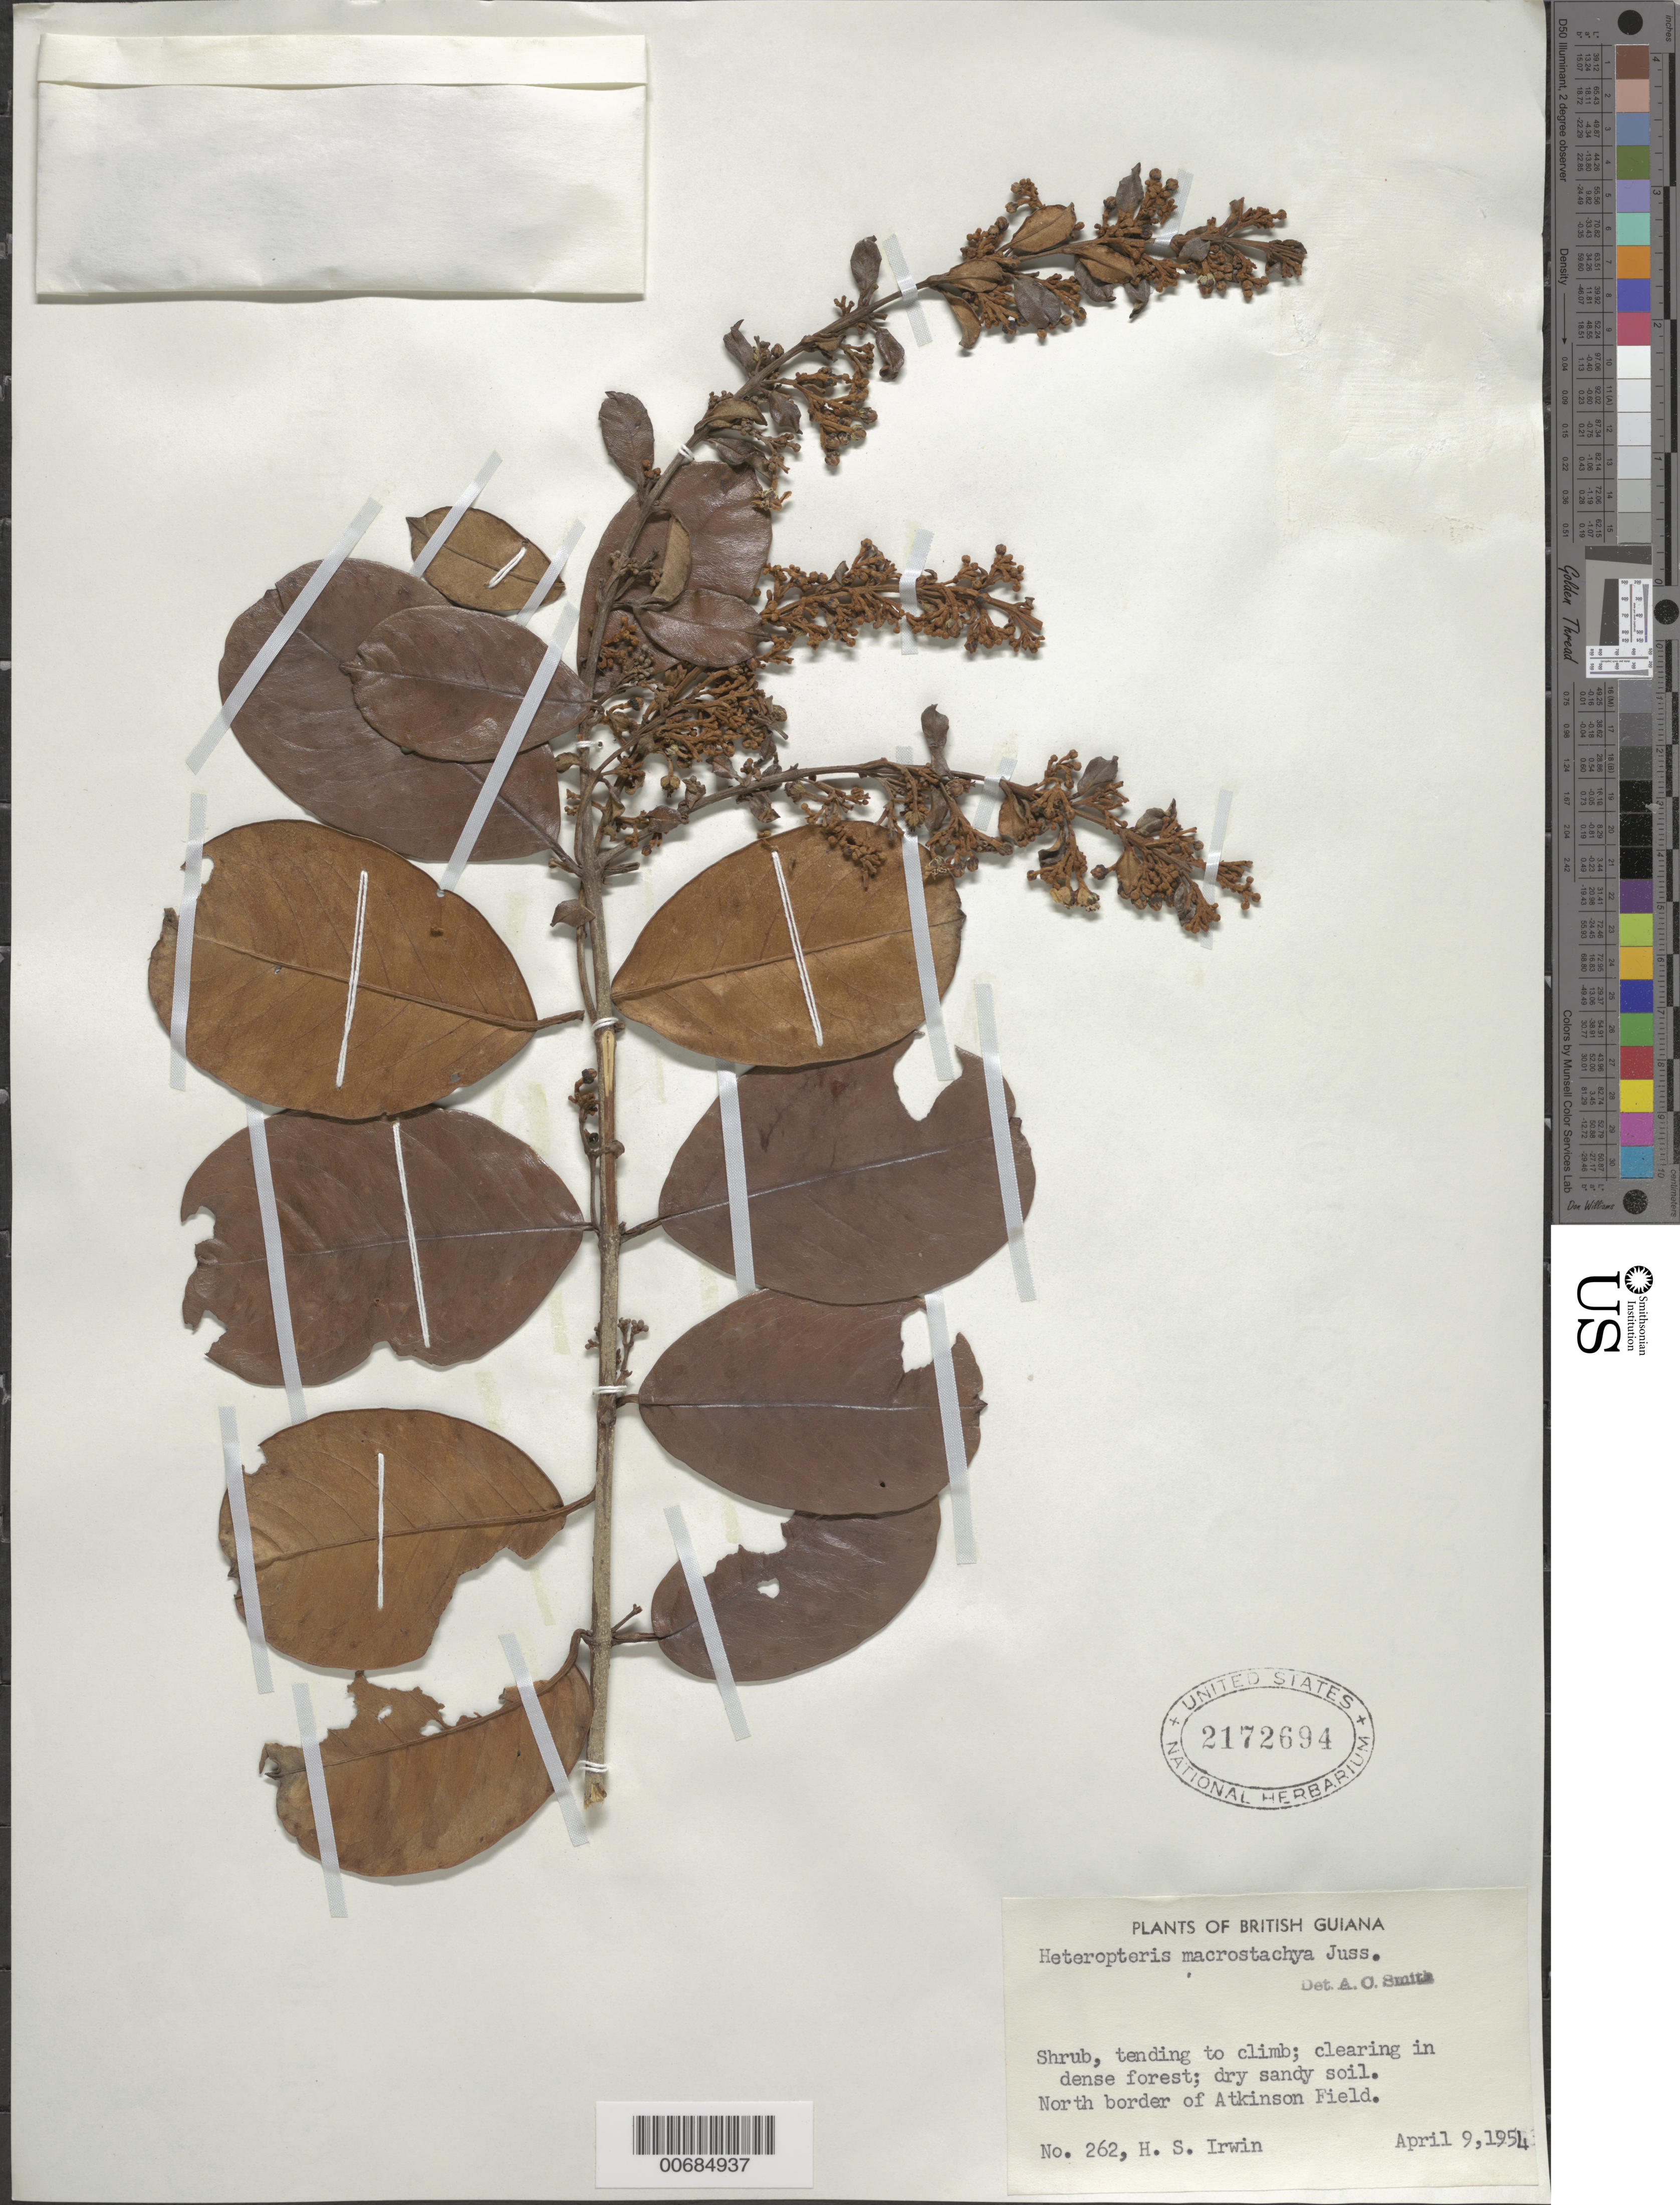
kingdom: Plantae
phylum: Tracheophyta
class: Magnoliopsida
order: Malpighiales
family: Malpighiaceae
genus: Heteropterys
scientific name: Heteropterys macrostachya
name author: A. Juss.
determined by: Smith, A. C.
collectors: H. Irwin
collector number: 262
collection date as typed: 9-Apr-54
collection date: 1954-04-09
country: Guyana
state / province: Demerara-Mahaica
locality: Atkinson Field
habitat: Clearing in dense forest, dry sandy soil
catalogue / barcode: US 2172694